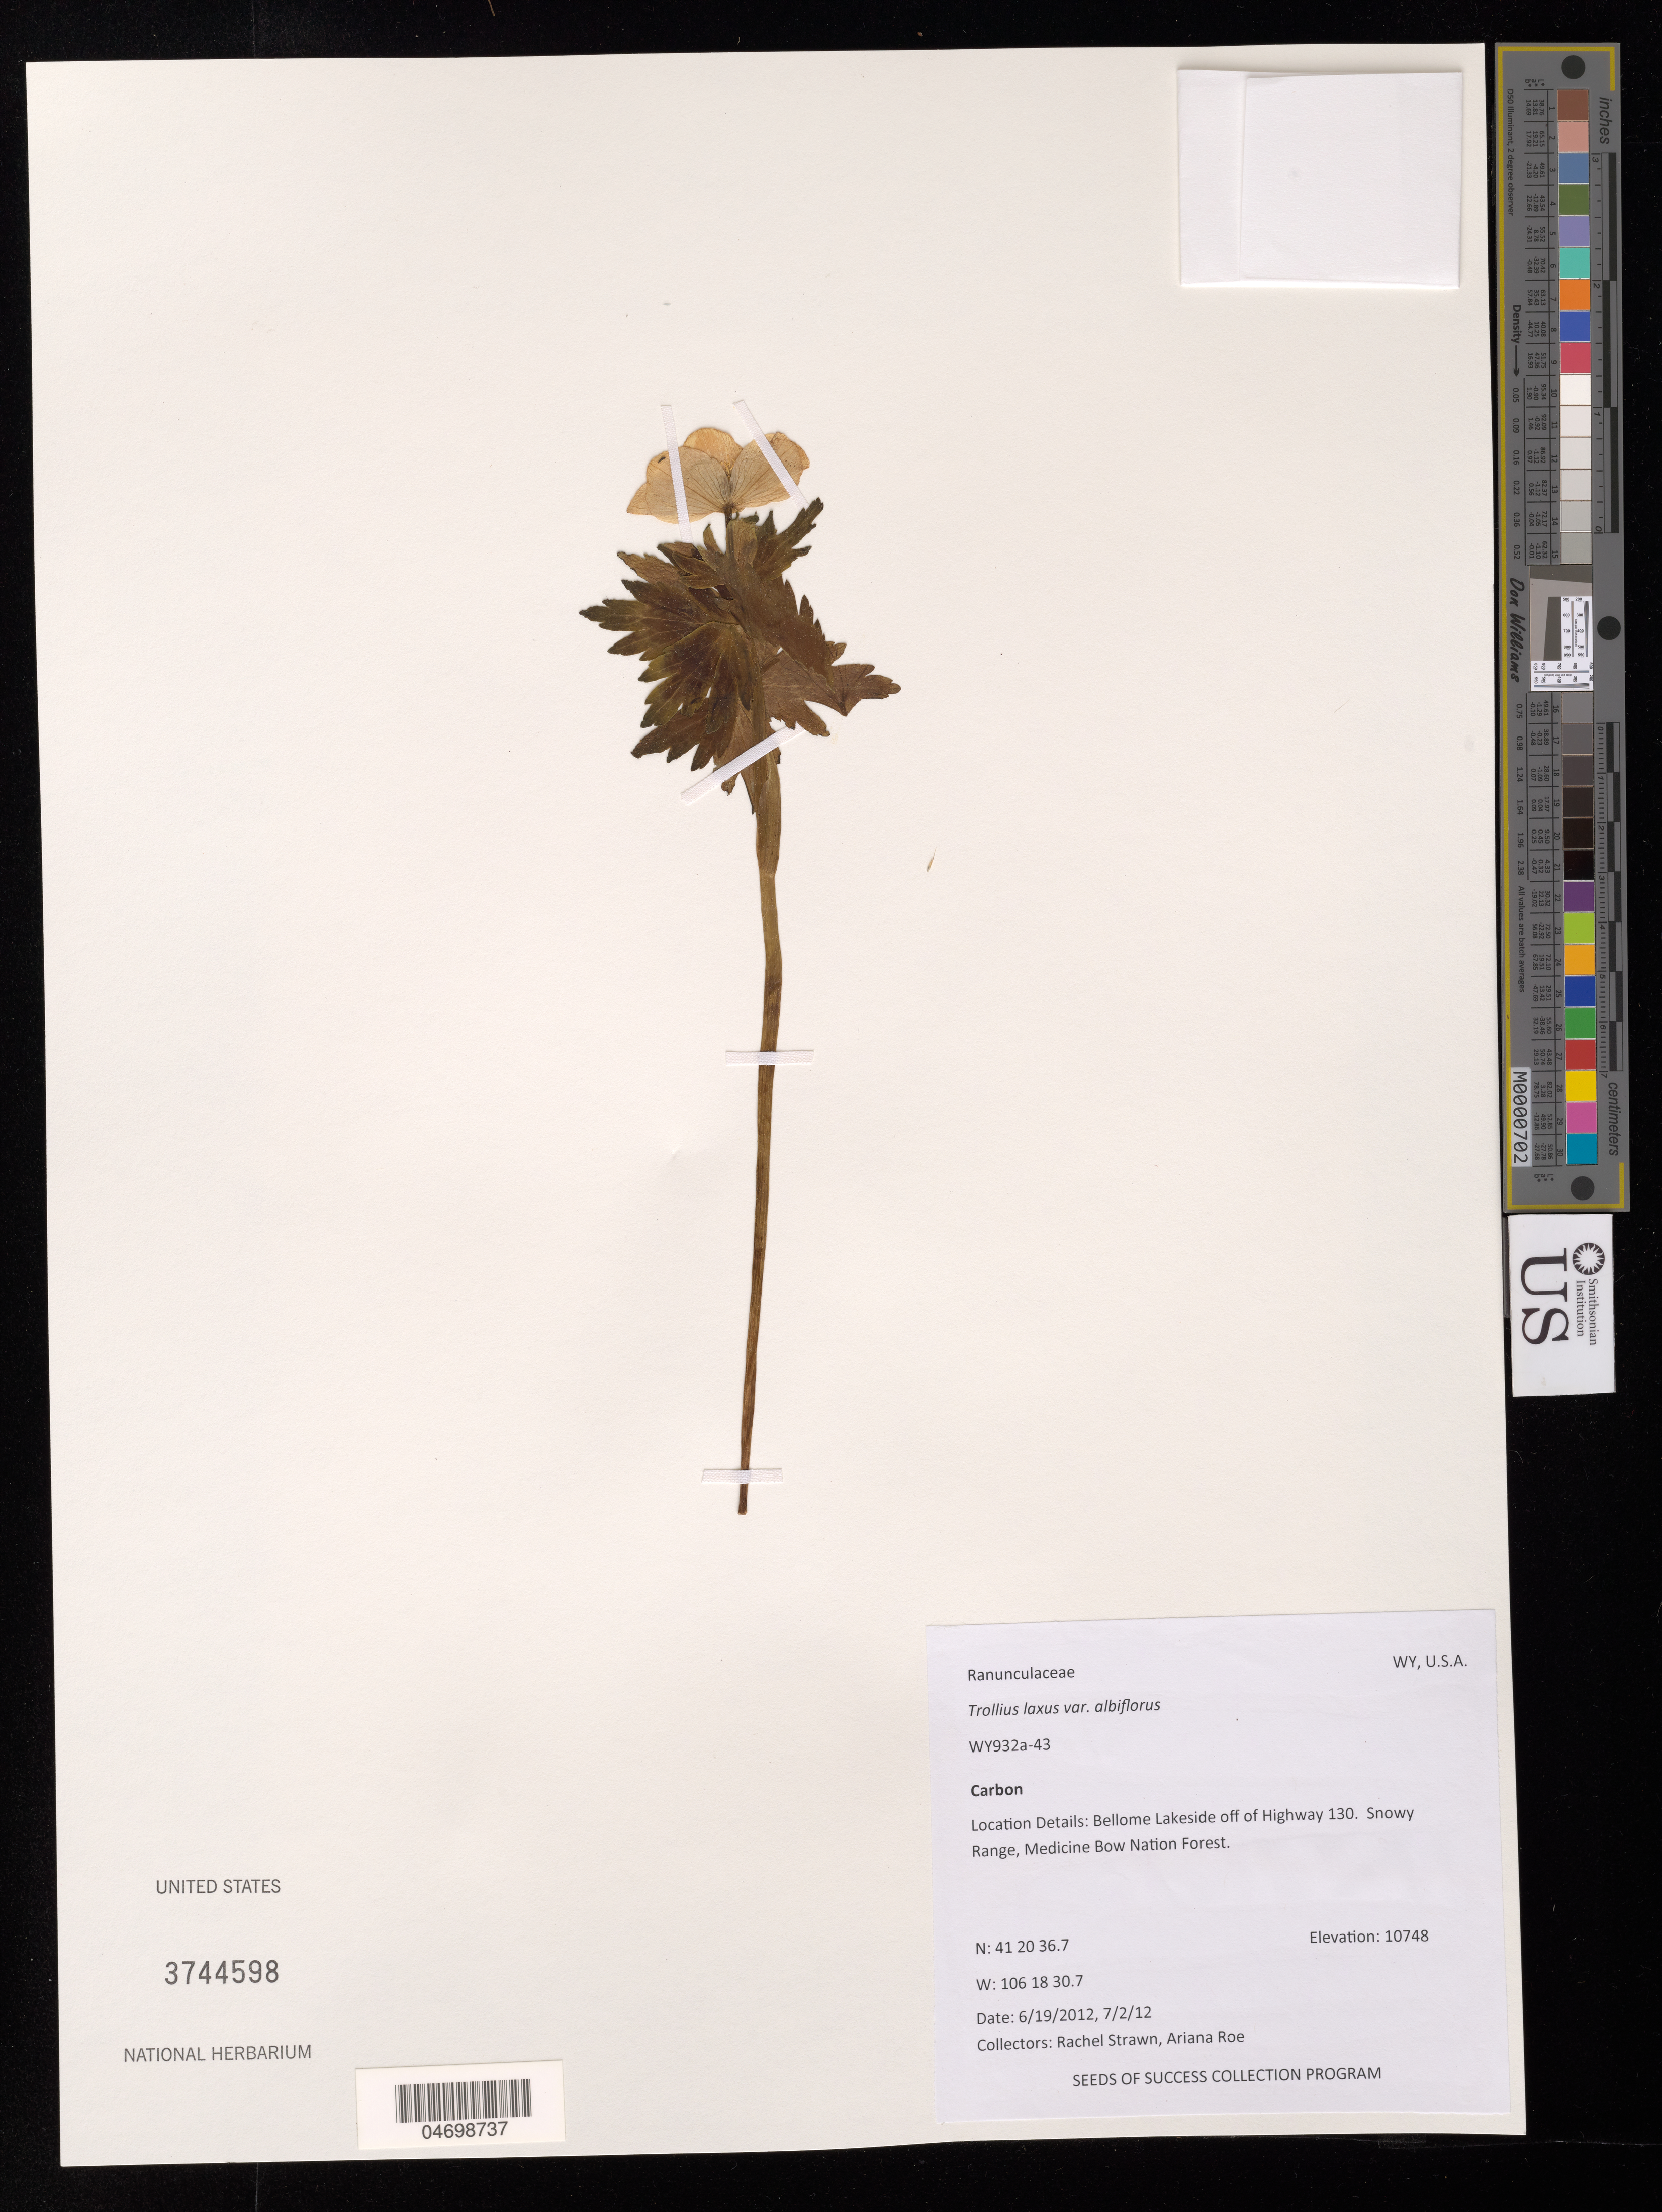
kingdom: Plantae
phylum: Tracheophyta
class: Magnoliopsida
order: Ranunculales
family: Ranunculaceae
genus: Trollius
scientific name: Trollius laxus var. albiflorus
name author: A. Gray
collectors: R. Strawn & A. Roe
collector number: WY932A-43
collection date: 2012-06-19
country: United States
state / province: Wyoming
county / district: Carbon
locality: Bellome Lakeside off Hwy 130. Snowy Range, Medicine Bow National Forest.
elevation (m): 3276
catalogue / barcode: US 3744598